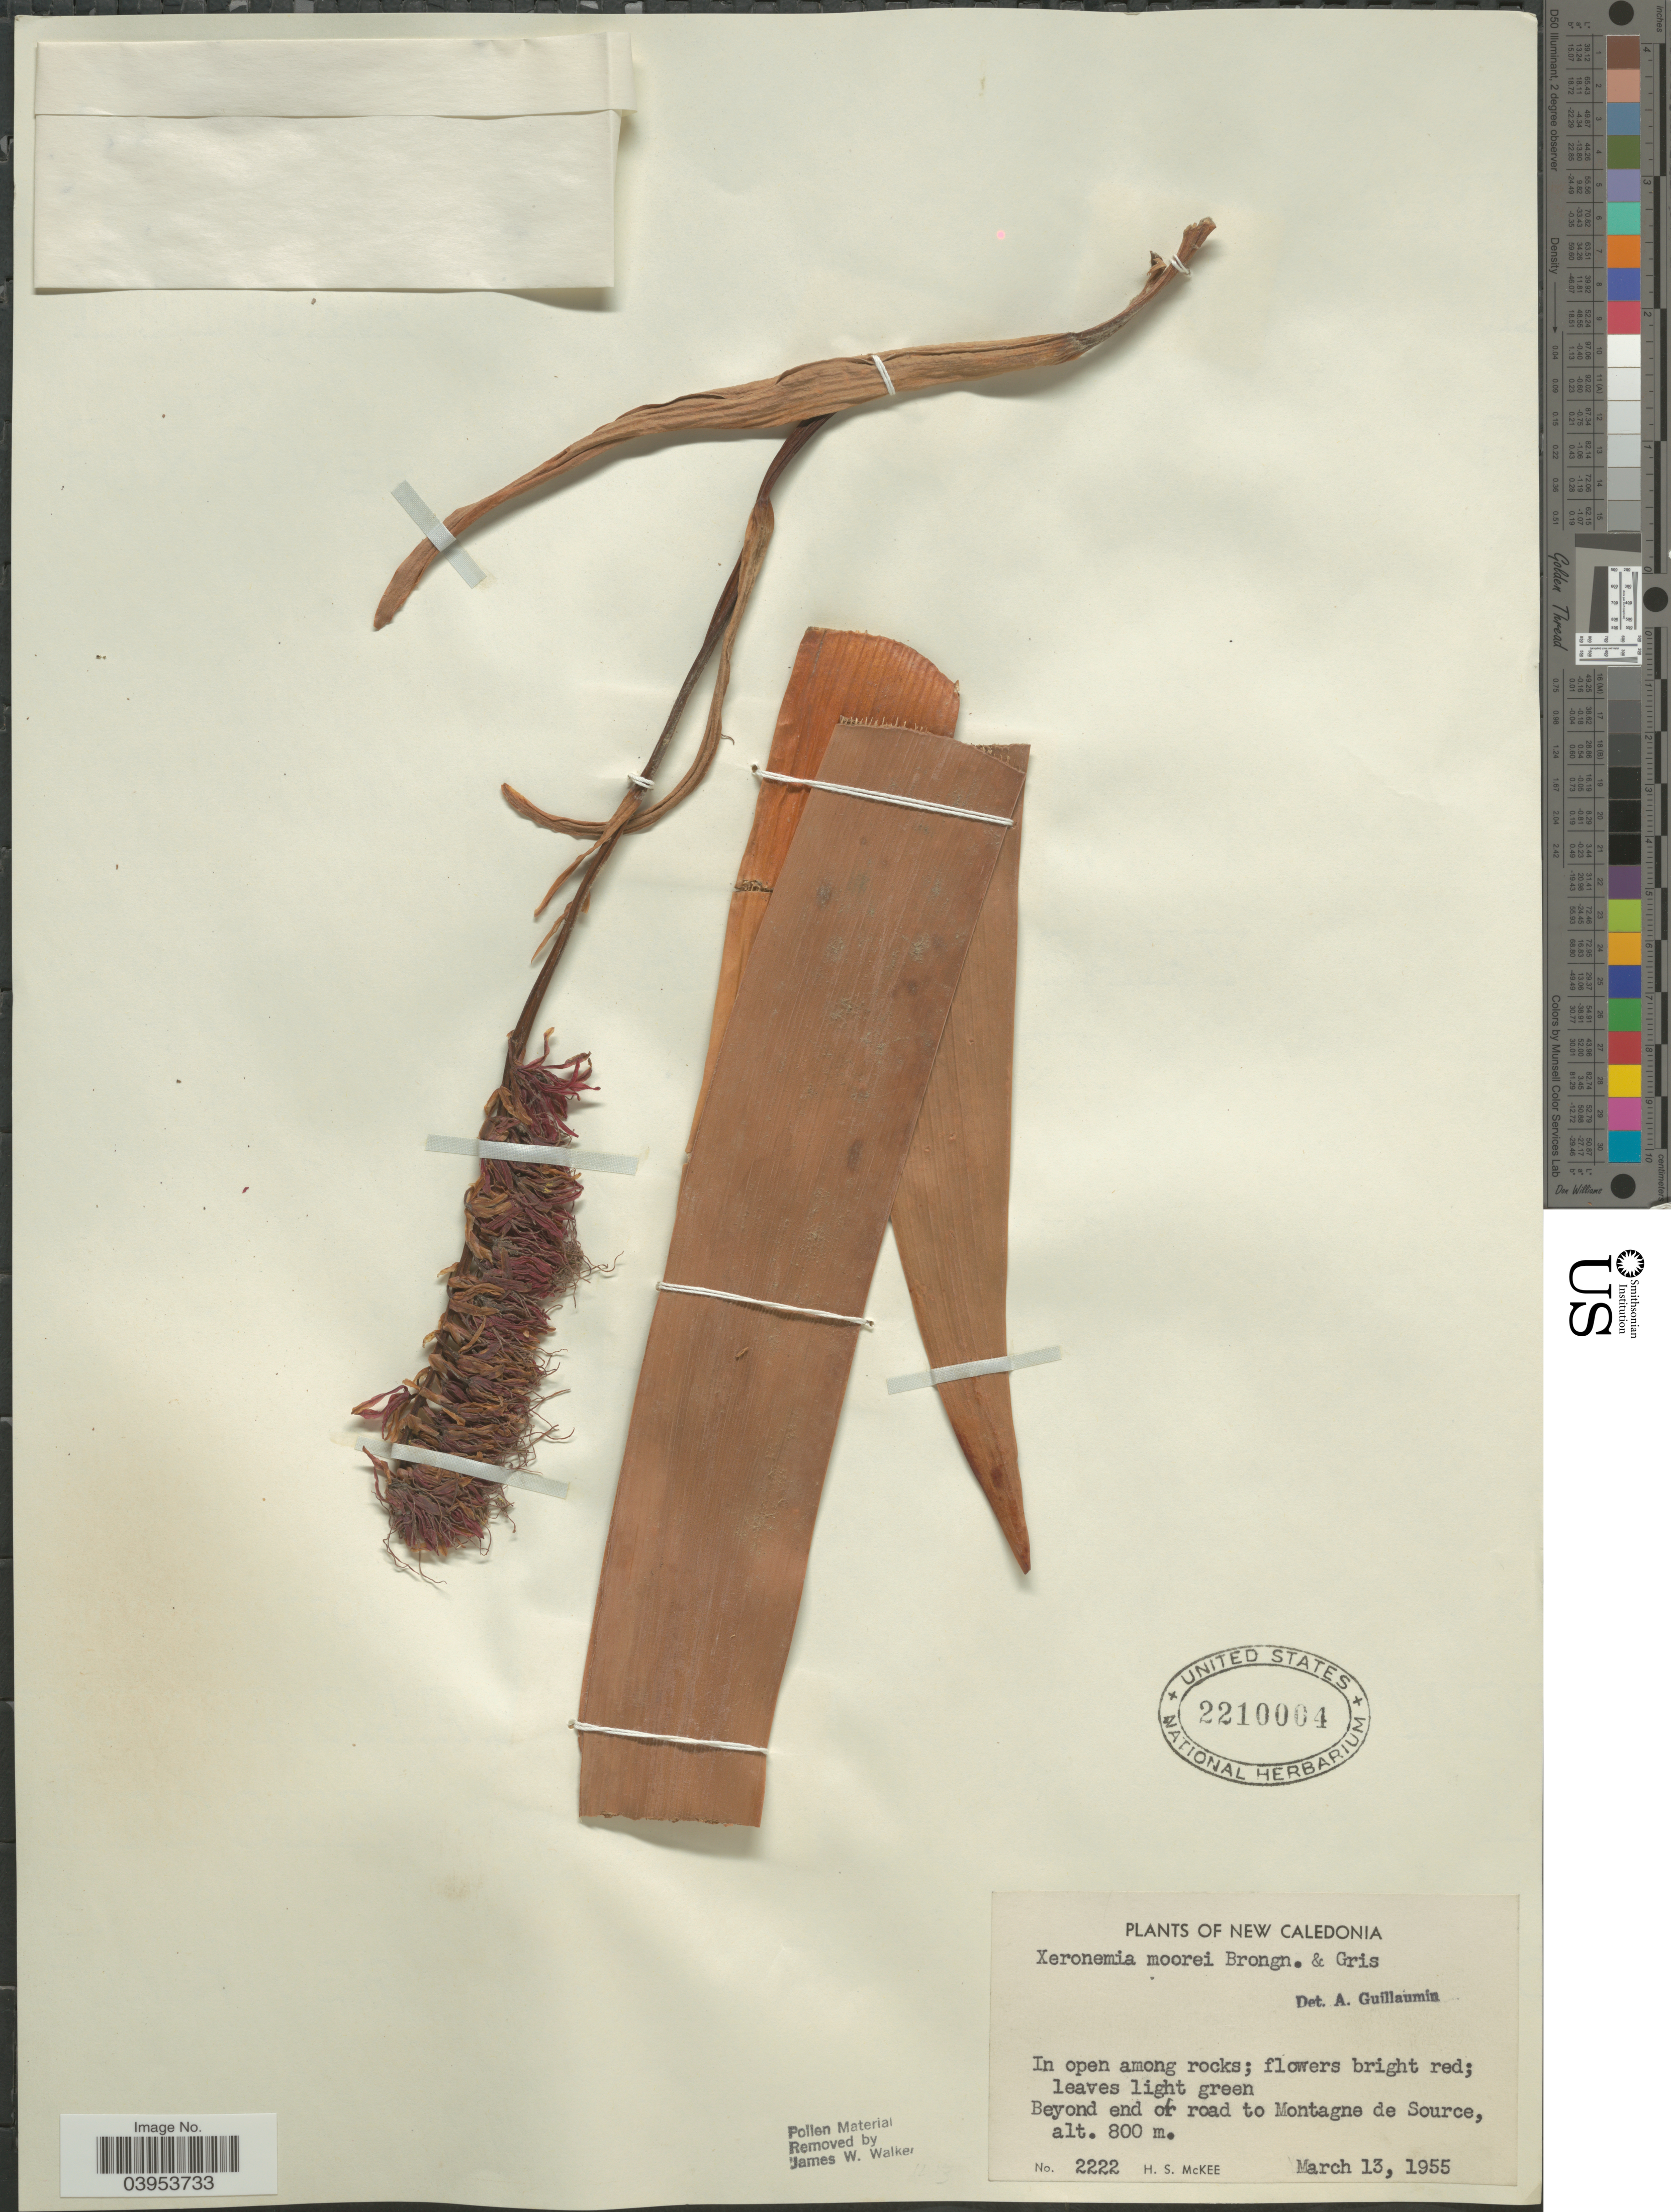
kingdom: Plantae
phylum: Tracheophyta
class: Liliopsida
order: Asparagales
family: Xeronemataceae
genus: Xeronema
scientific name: Xeronema moorei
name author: (Brongn. & Gris) Brongn. & Gris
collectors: H. S. McKee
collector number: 2222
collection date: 1955-03-13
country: New Caledonia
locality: Beyond end of road to Montagne de Source.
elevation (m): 800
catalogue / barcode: US 2210004